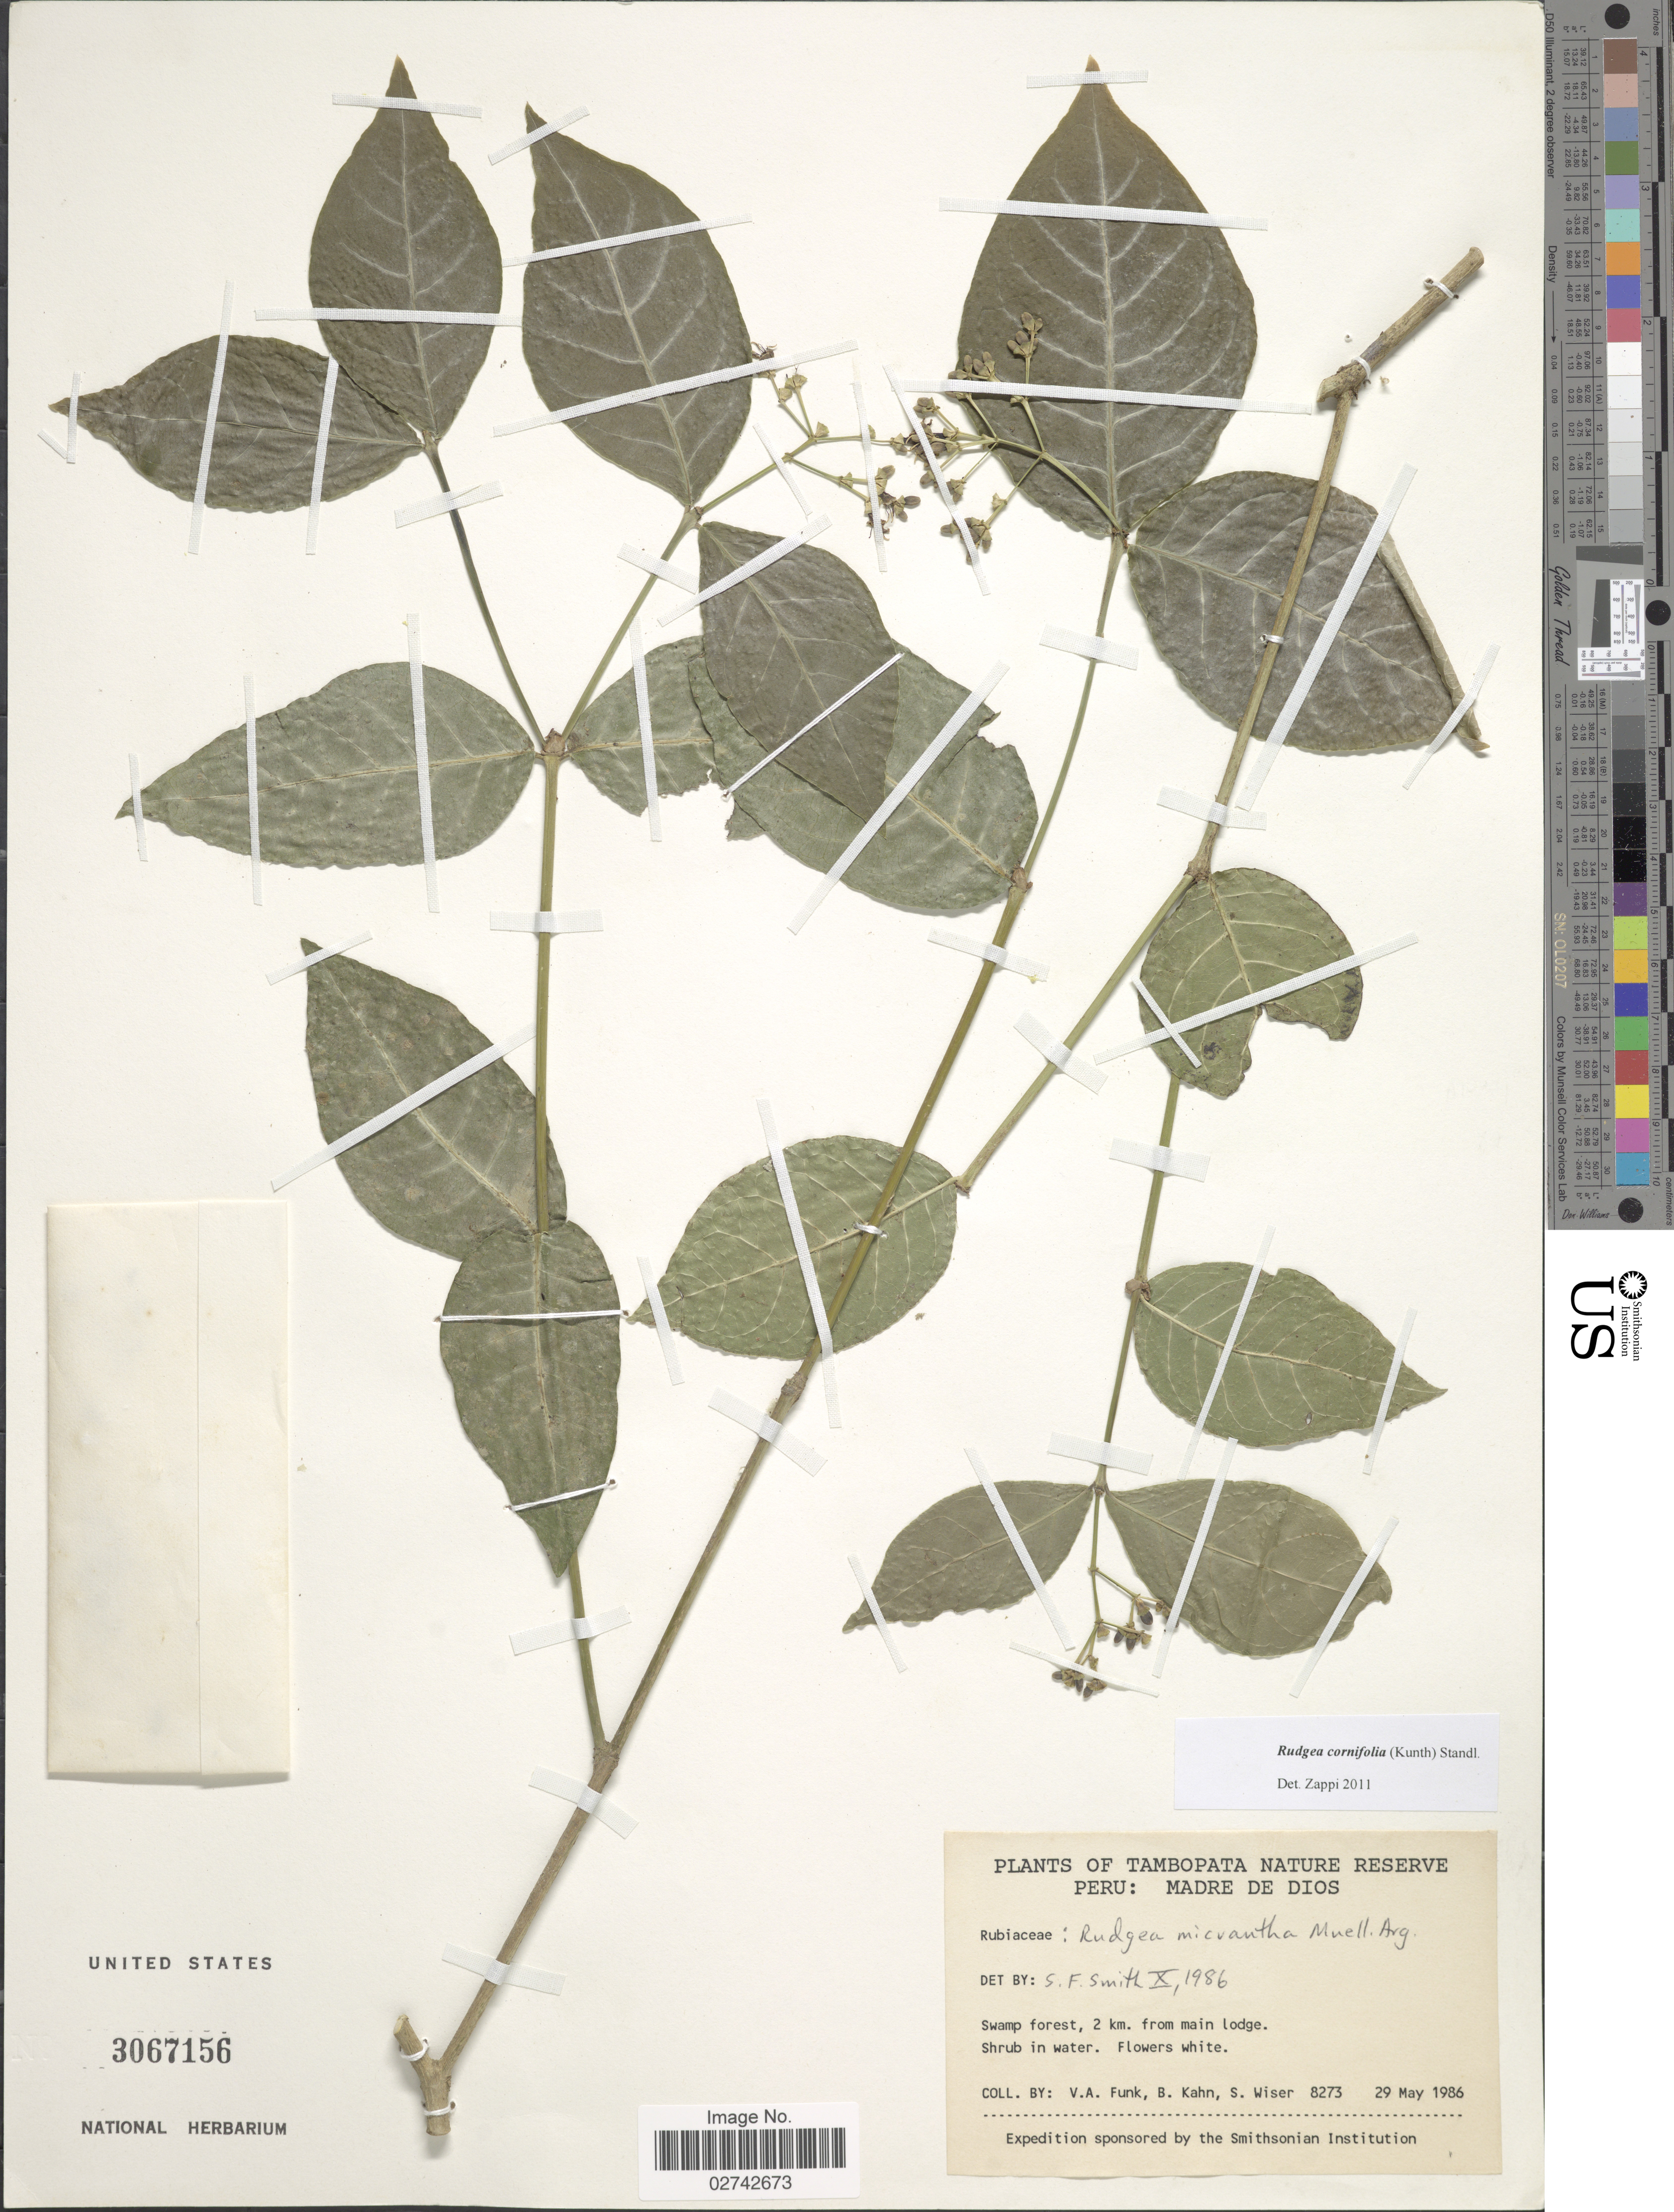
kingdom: Plantae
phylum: Tracheophyta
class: Magnoliopsida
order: Gentianales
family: Rubiaceae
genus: Rudgea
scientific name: Rudgea cornifolia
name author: (Kunth) Standl.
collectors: V. Funk, B. Kahn & S. Wiser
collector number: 8273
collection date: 1986-05-29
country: Peru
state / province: Madre de Dios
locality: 2 km from main lodge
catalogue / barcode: US 3067156